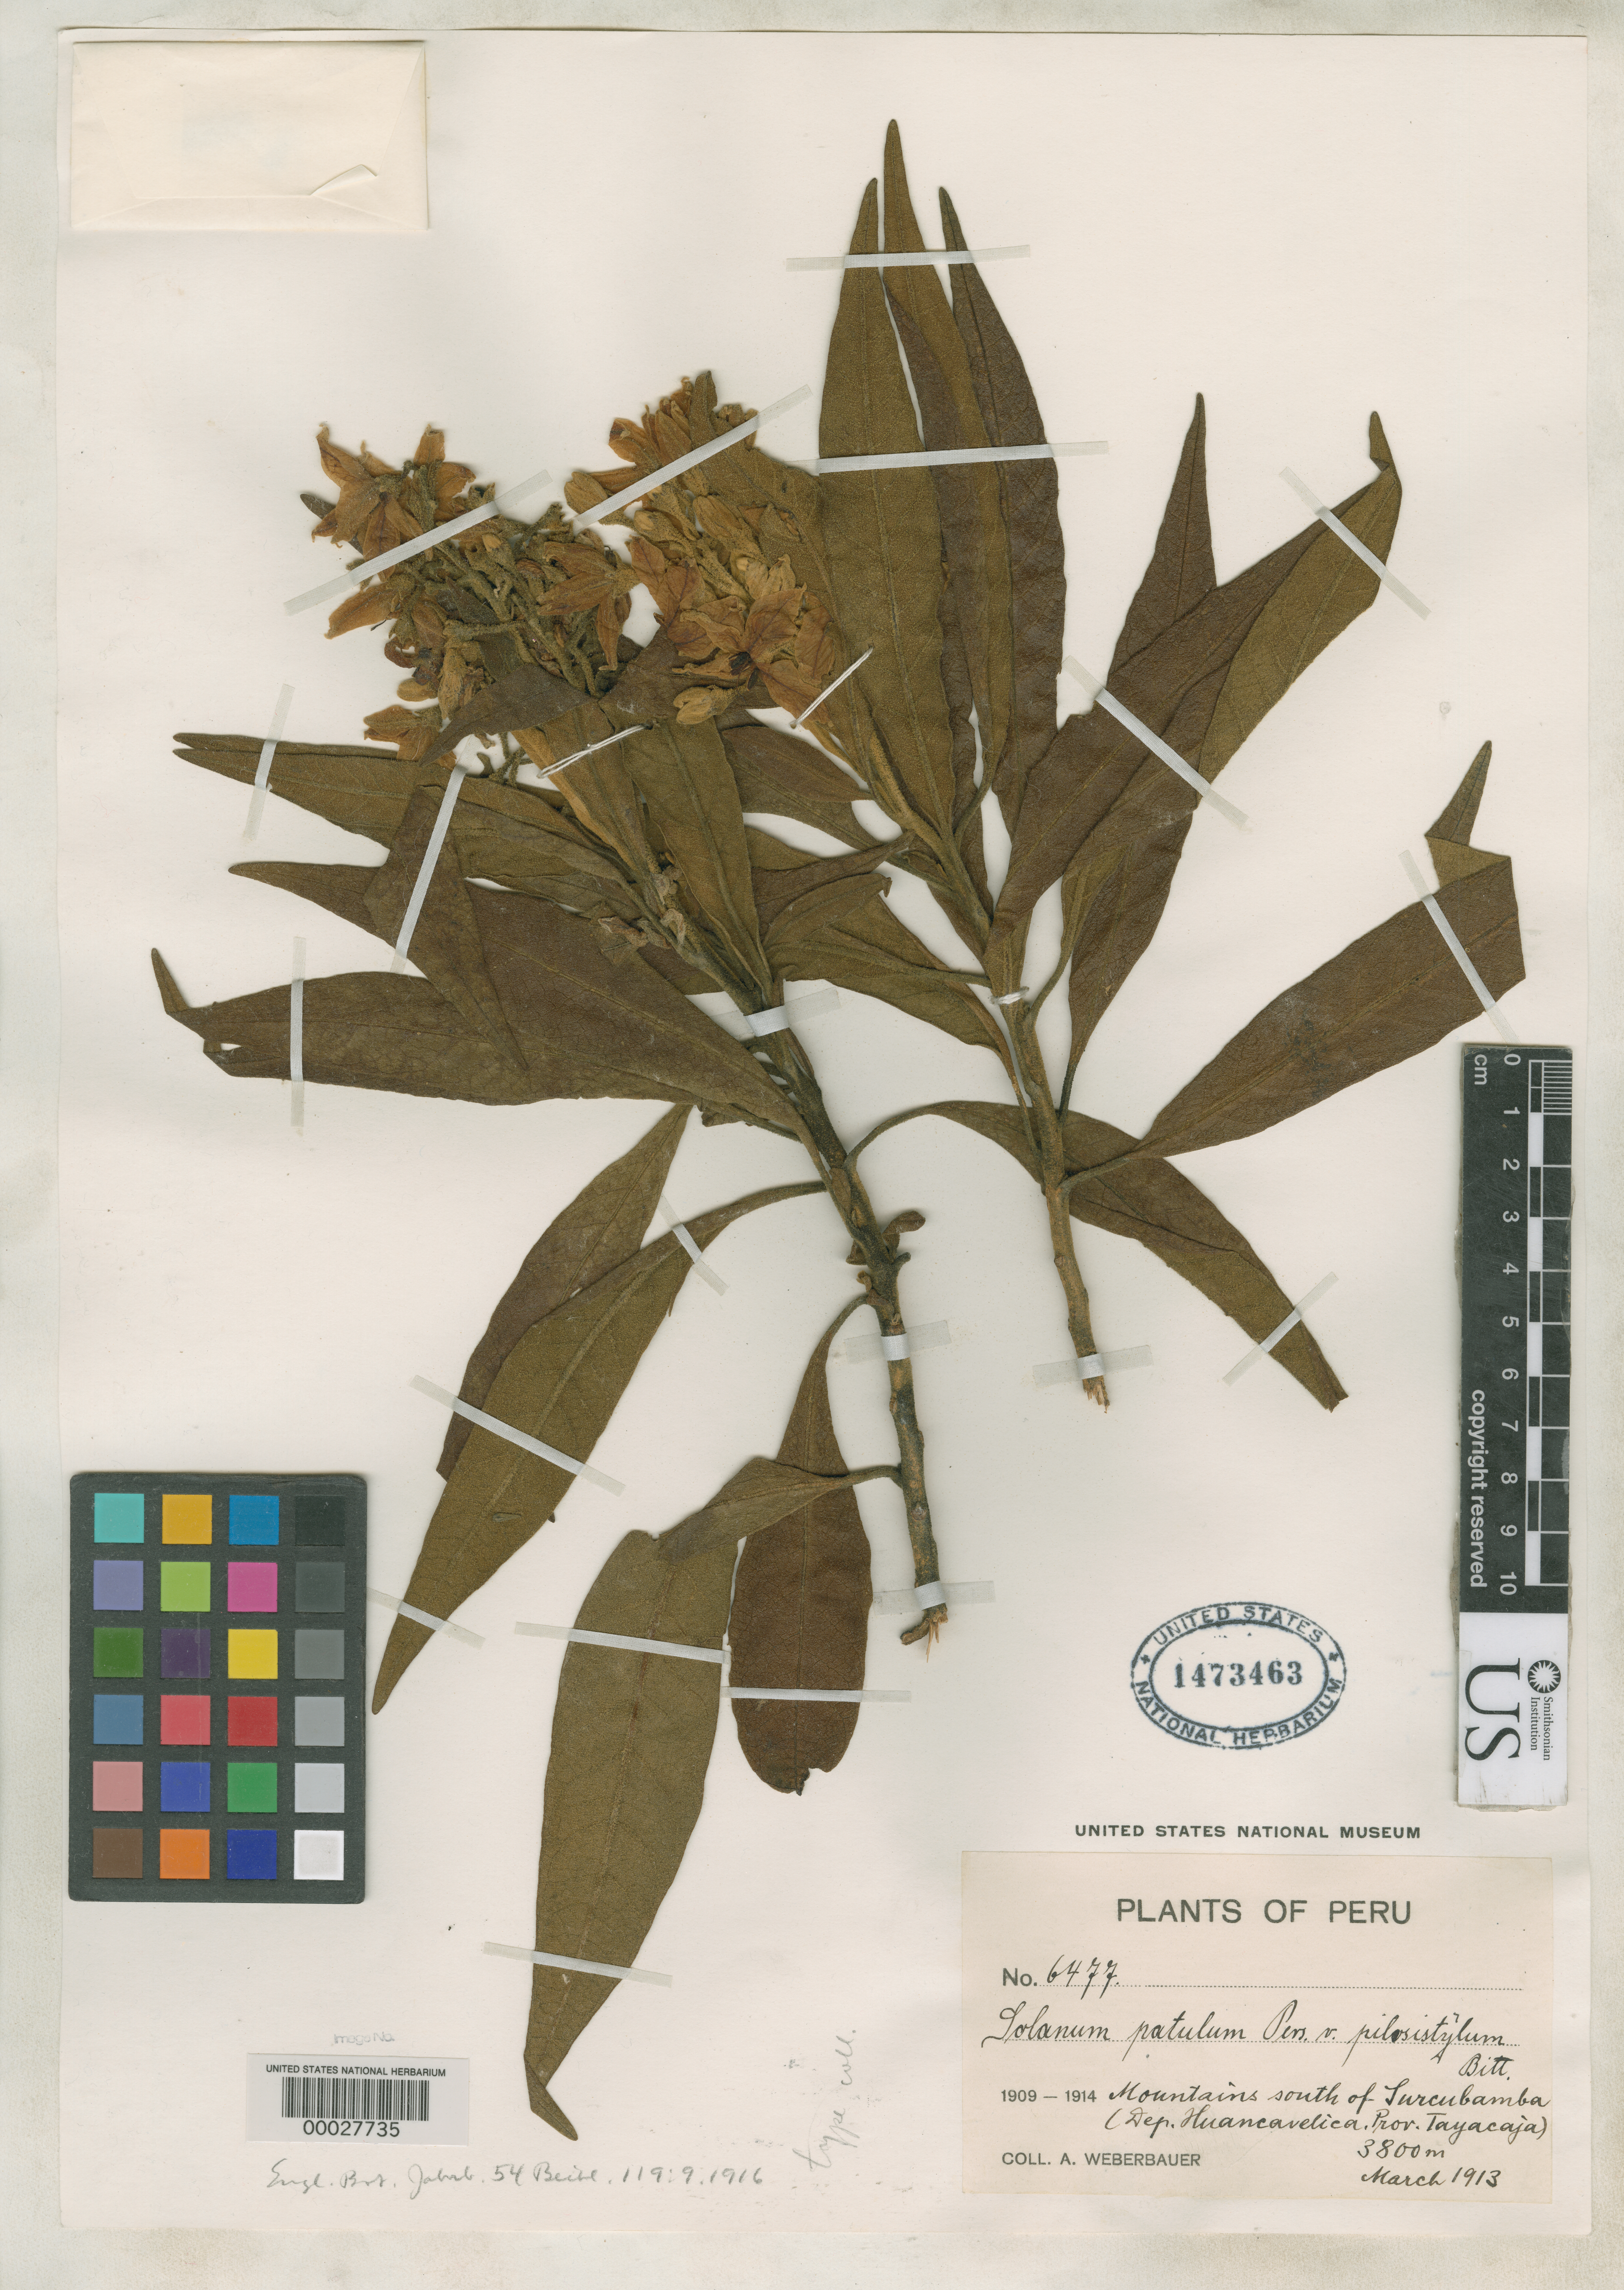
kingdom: Plantae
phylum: Tracheophyta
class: Magnoliopsida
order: Solanales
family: Solanaceae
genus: Solanum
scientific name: Solanum patulum var. pilosistylum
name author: Bitter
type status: Isotype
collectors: A. Weberbauer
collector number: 6477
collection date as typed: Mar 1913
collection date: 1913-03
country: Peru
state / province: Huancavelica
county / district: Tayacaja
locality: mountains S of Surcubamba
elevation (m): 3800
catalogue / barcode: US 1473463